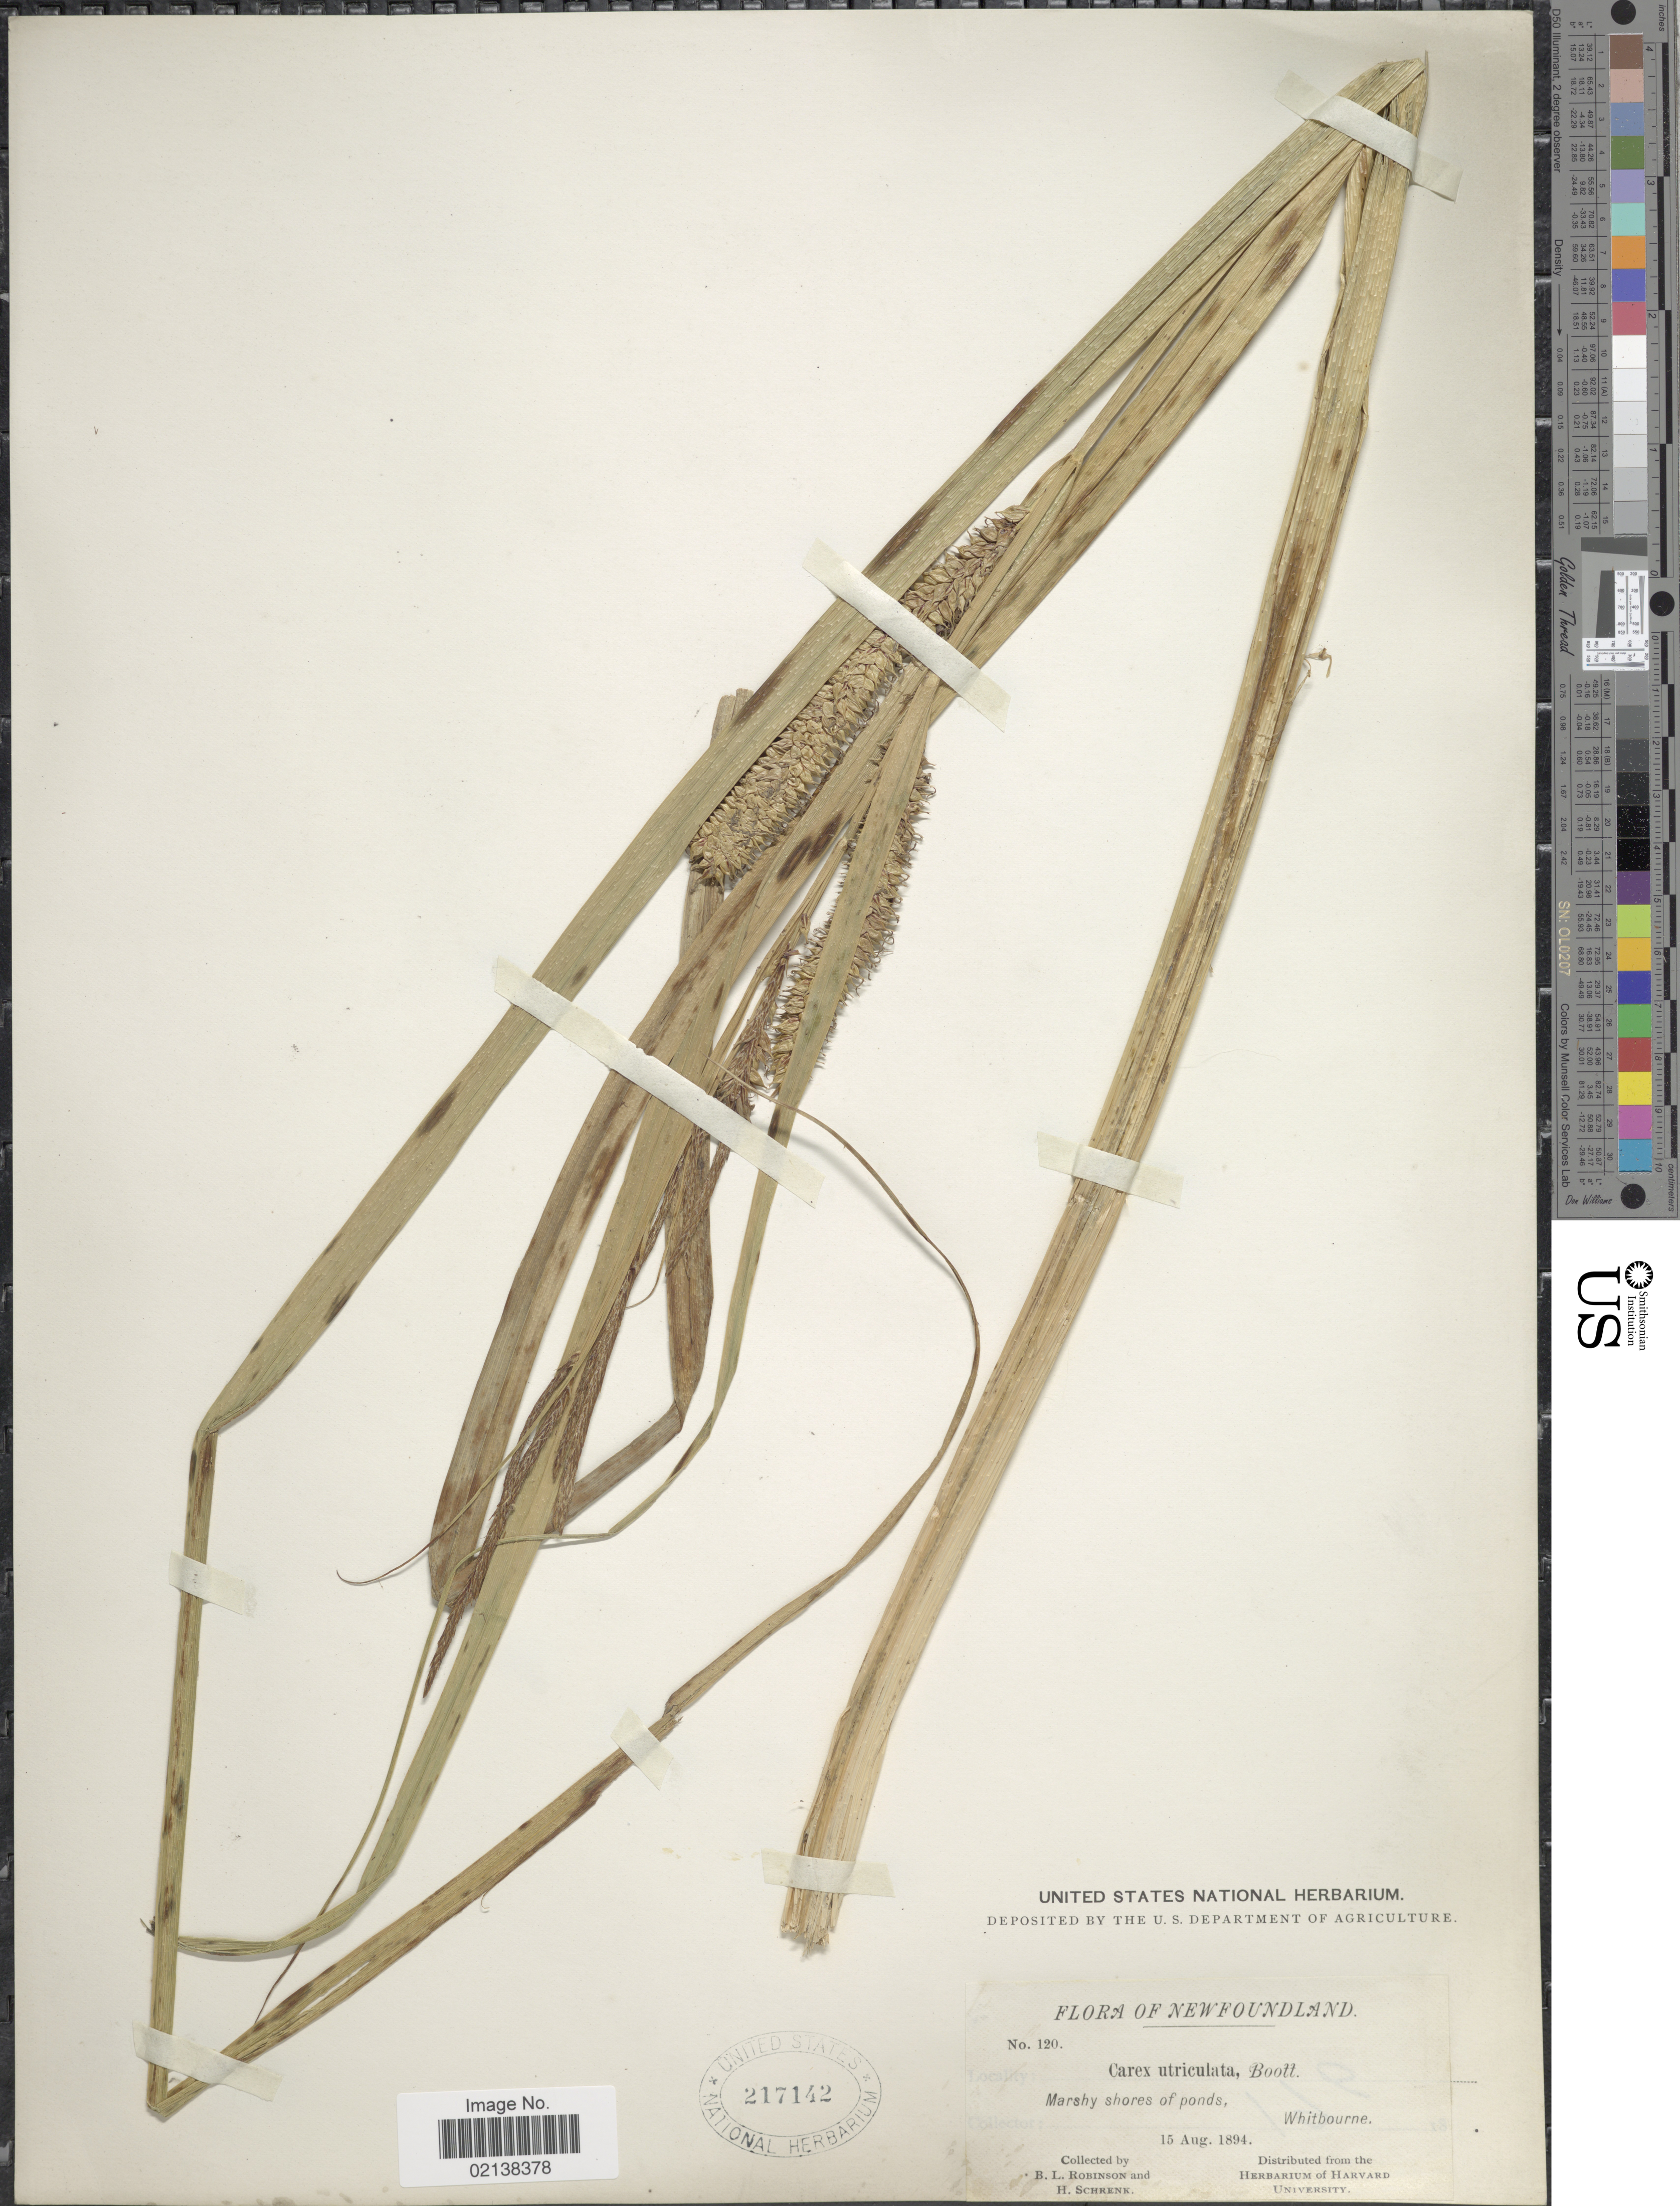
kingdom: Plantae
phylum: Tracheophyta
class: Liliopsida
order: Poales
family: Cyperaceae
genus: Carex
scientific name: Carex utriculata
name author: Boott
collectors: B. L. Robinson & H. Schrenk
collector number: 120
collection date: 1894-08-15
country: Canada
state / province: Newfoundland and Labrador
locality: Marshy shores of ponds, Whitbourne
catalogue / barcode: US 217142